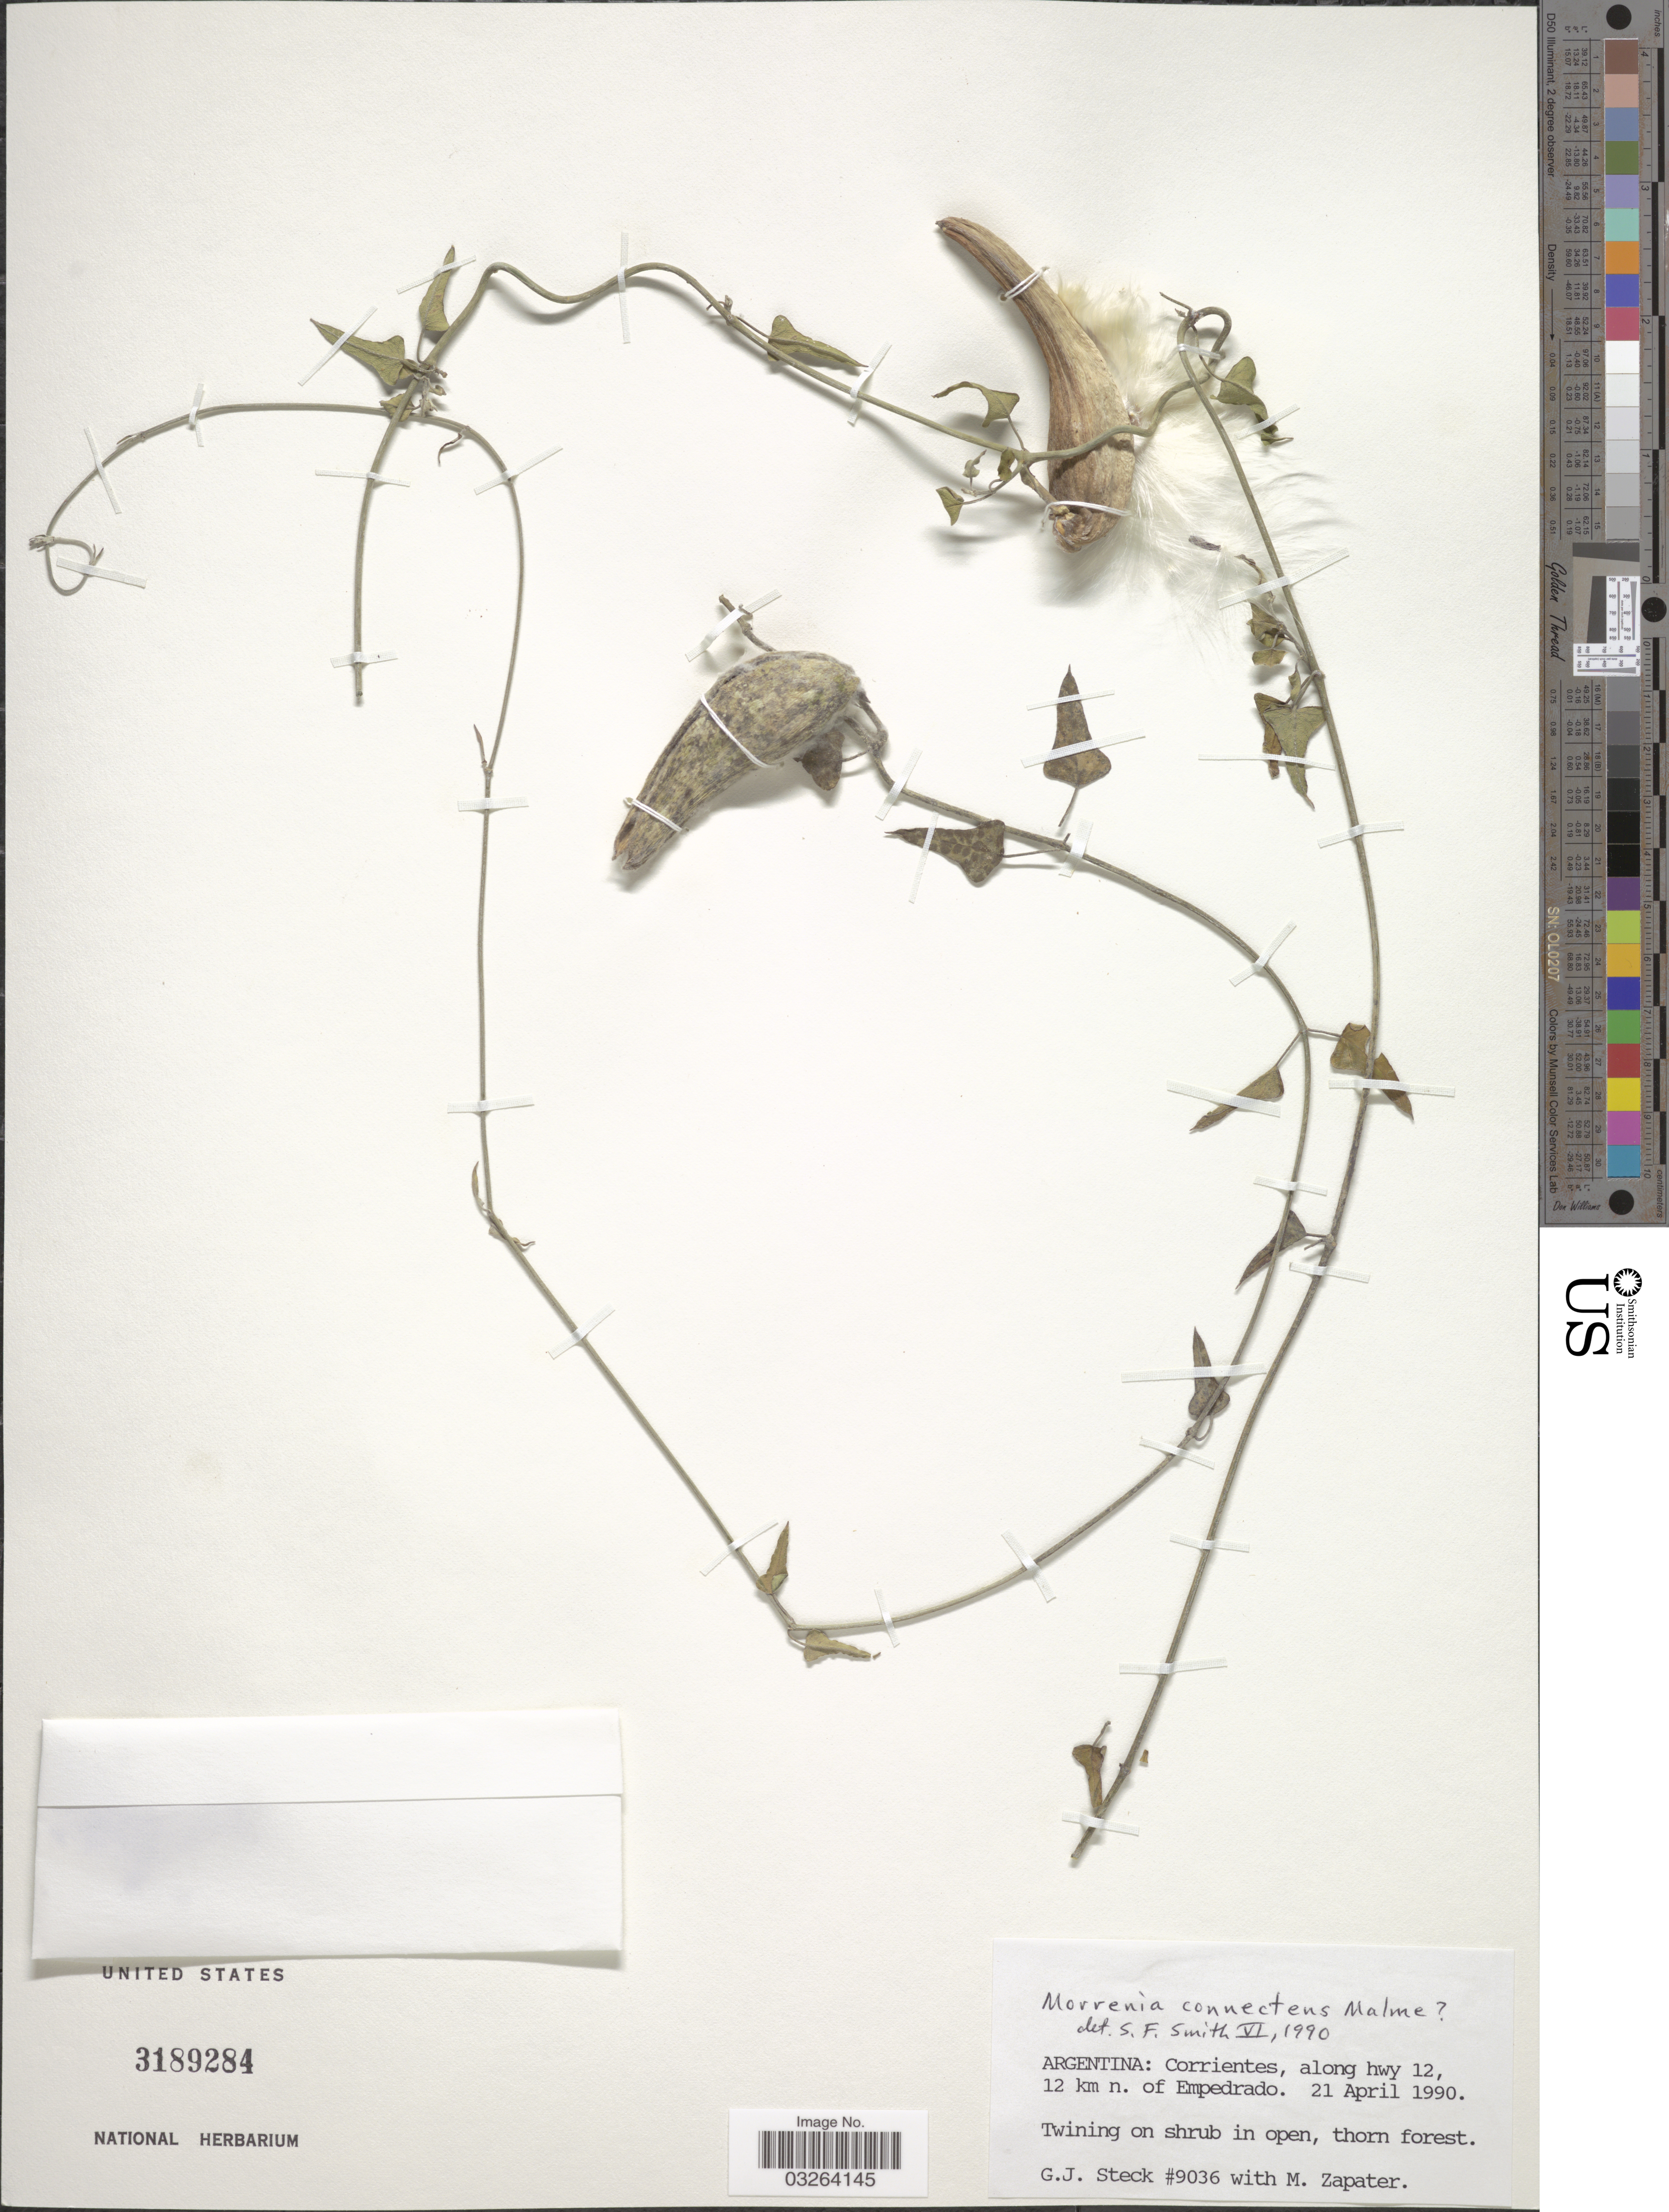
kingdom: Plantae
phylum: Tracheophyta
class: Magnoliopsida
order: Gentianales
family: Apocynaceae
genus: Morrenia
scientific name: Morrenia connectens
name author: Malme in Hassl.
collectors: G. Steck & M. Zapater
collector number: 9036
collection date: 1990-04-21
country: Argentina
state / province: Corrientes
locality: Along hwy 12, 12 km n. of Empedrado.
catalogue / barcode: US 3189284